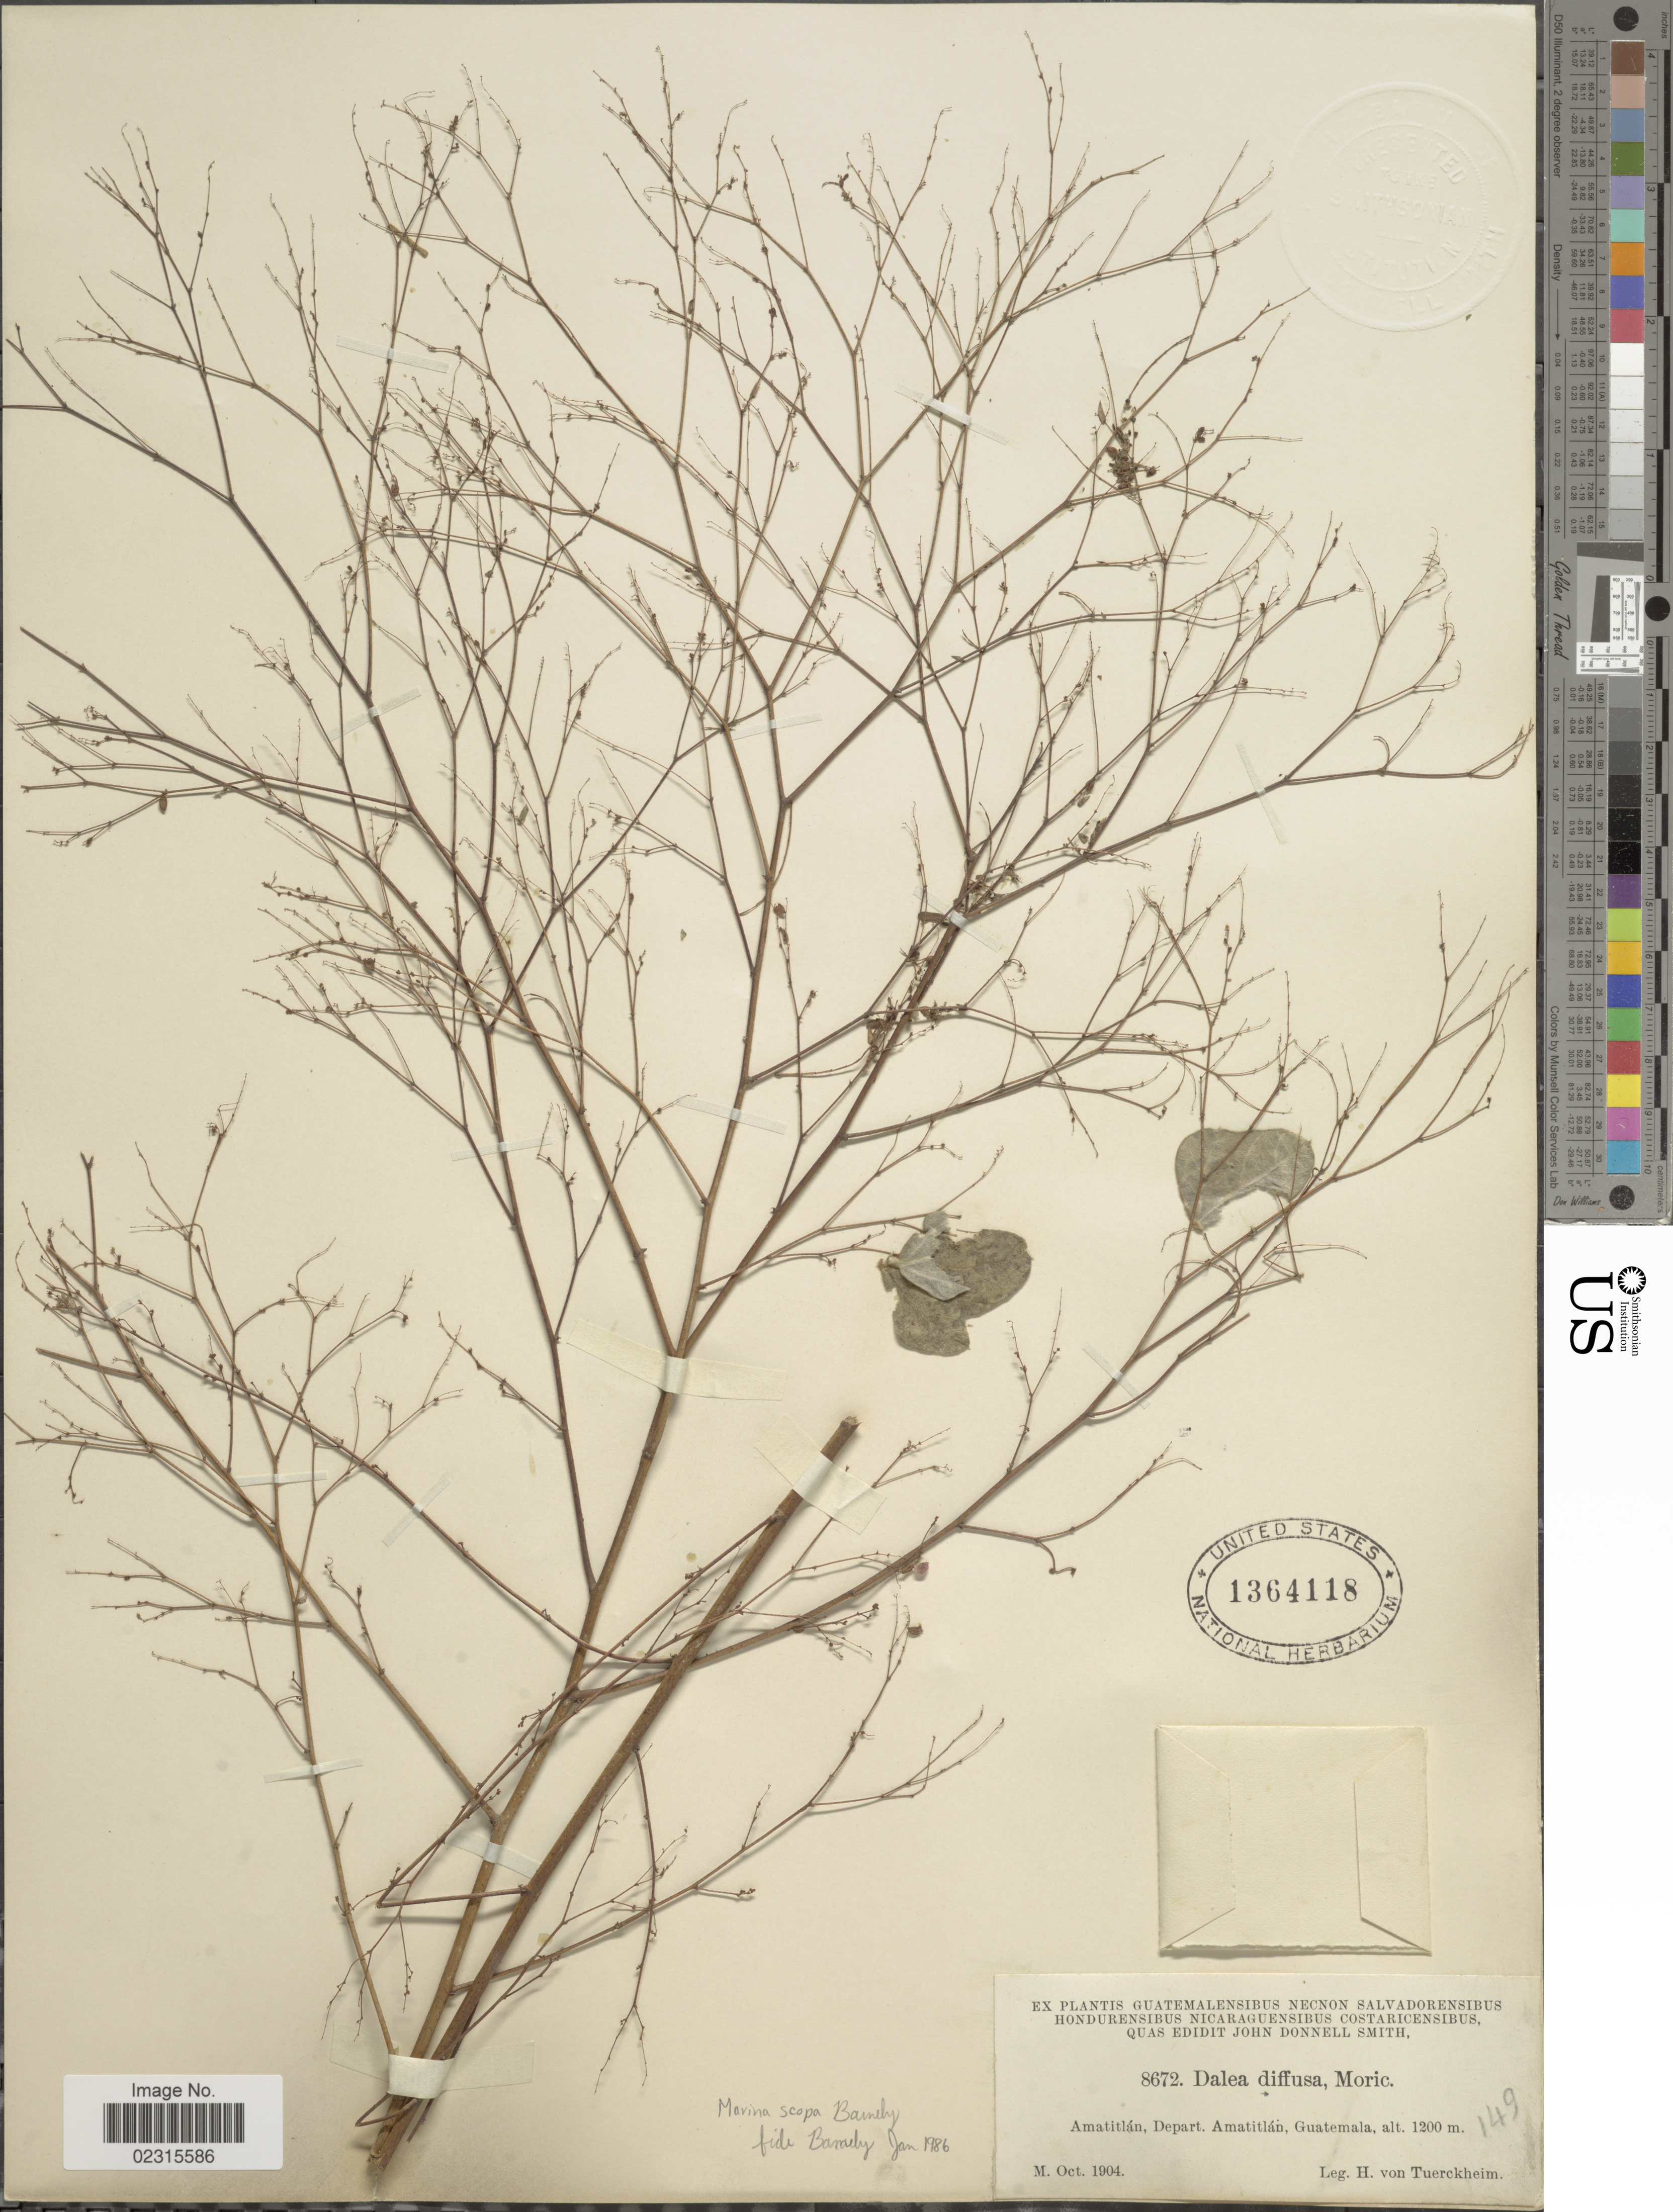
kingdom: Plantae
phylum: Tracheophyta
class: Magnoliopsida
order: Fabales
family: Fabaceae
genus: Marina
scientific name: Marina scopa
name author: Barneby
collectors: H. von Tuerckheim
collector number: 8672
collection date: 1904-10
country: Guatemala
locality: Amatitlan, Depart. Amatitlan, Guatemala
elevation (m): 1200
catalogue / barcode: US 1364118